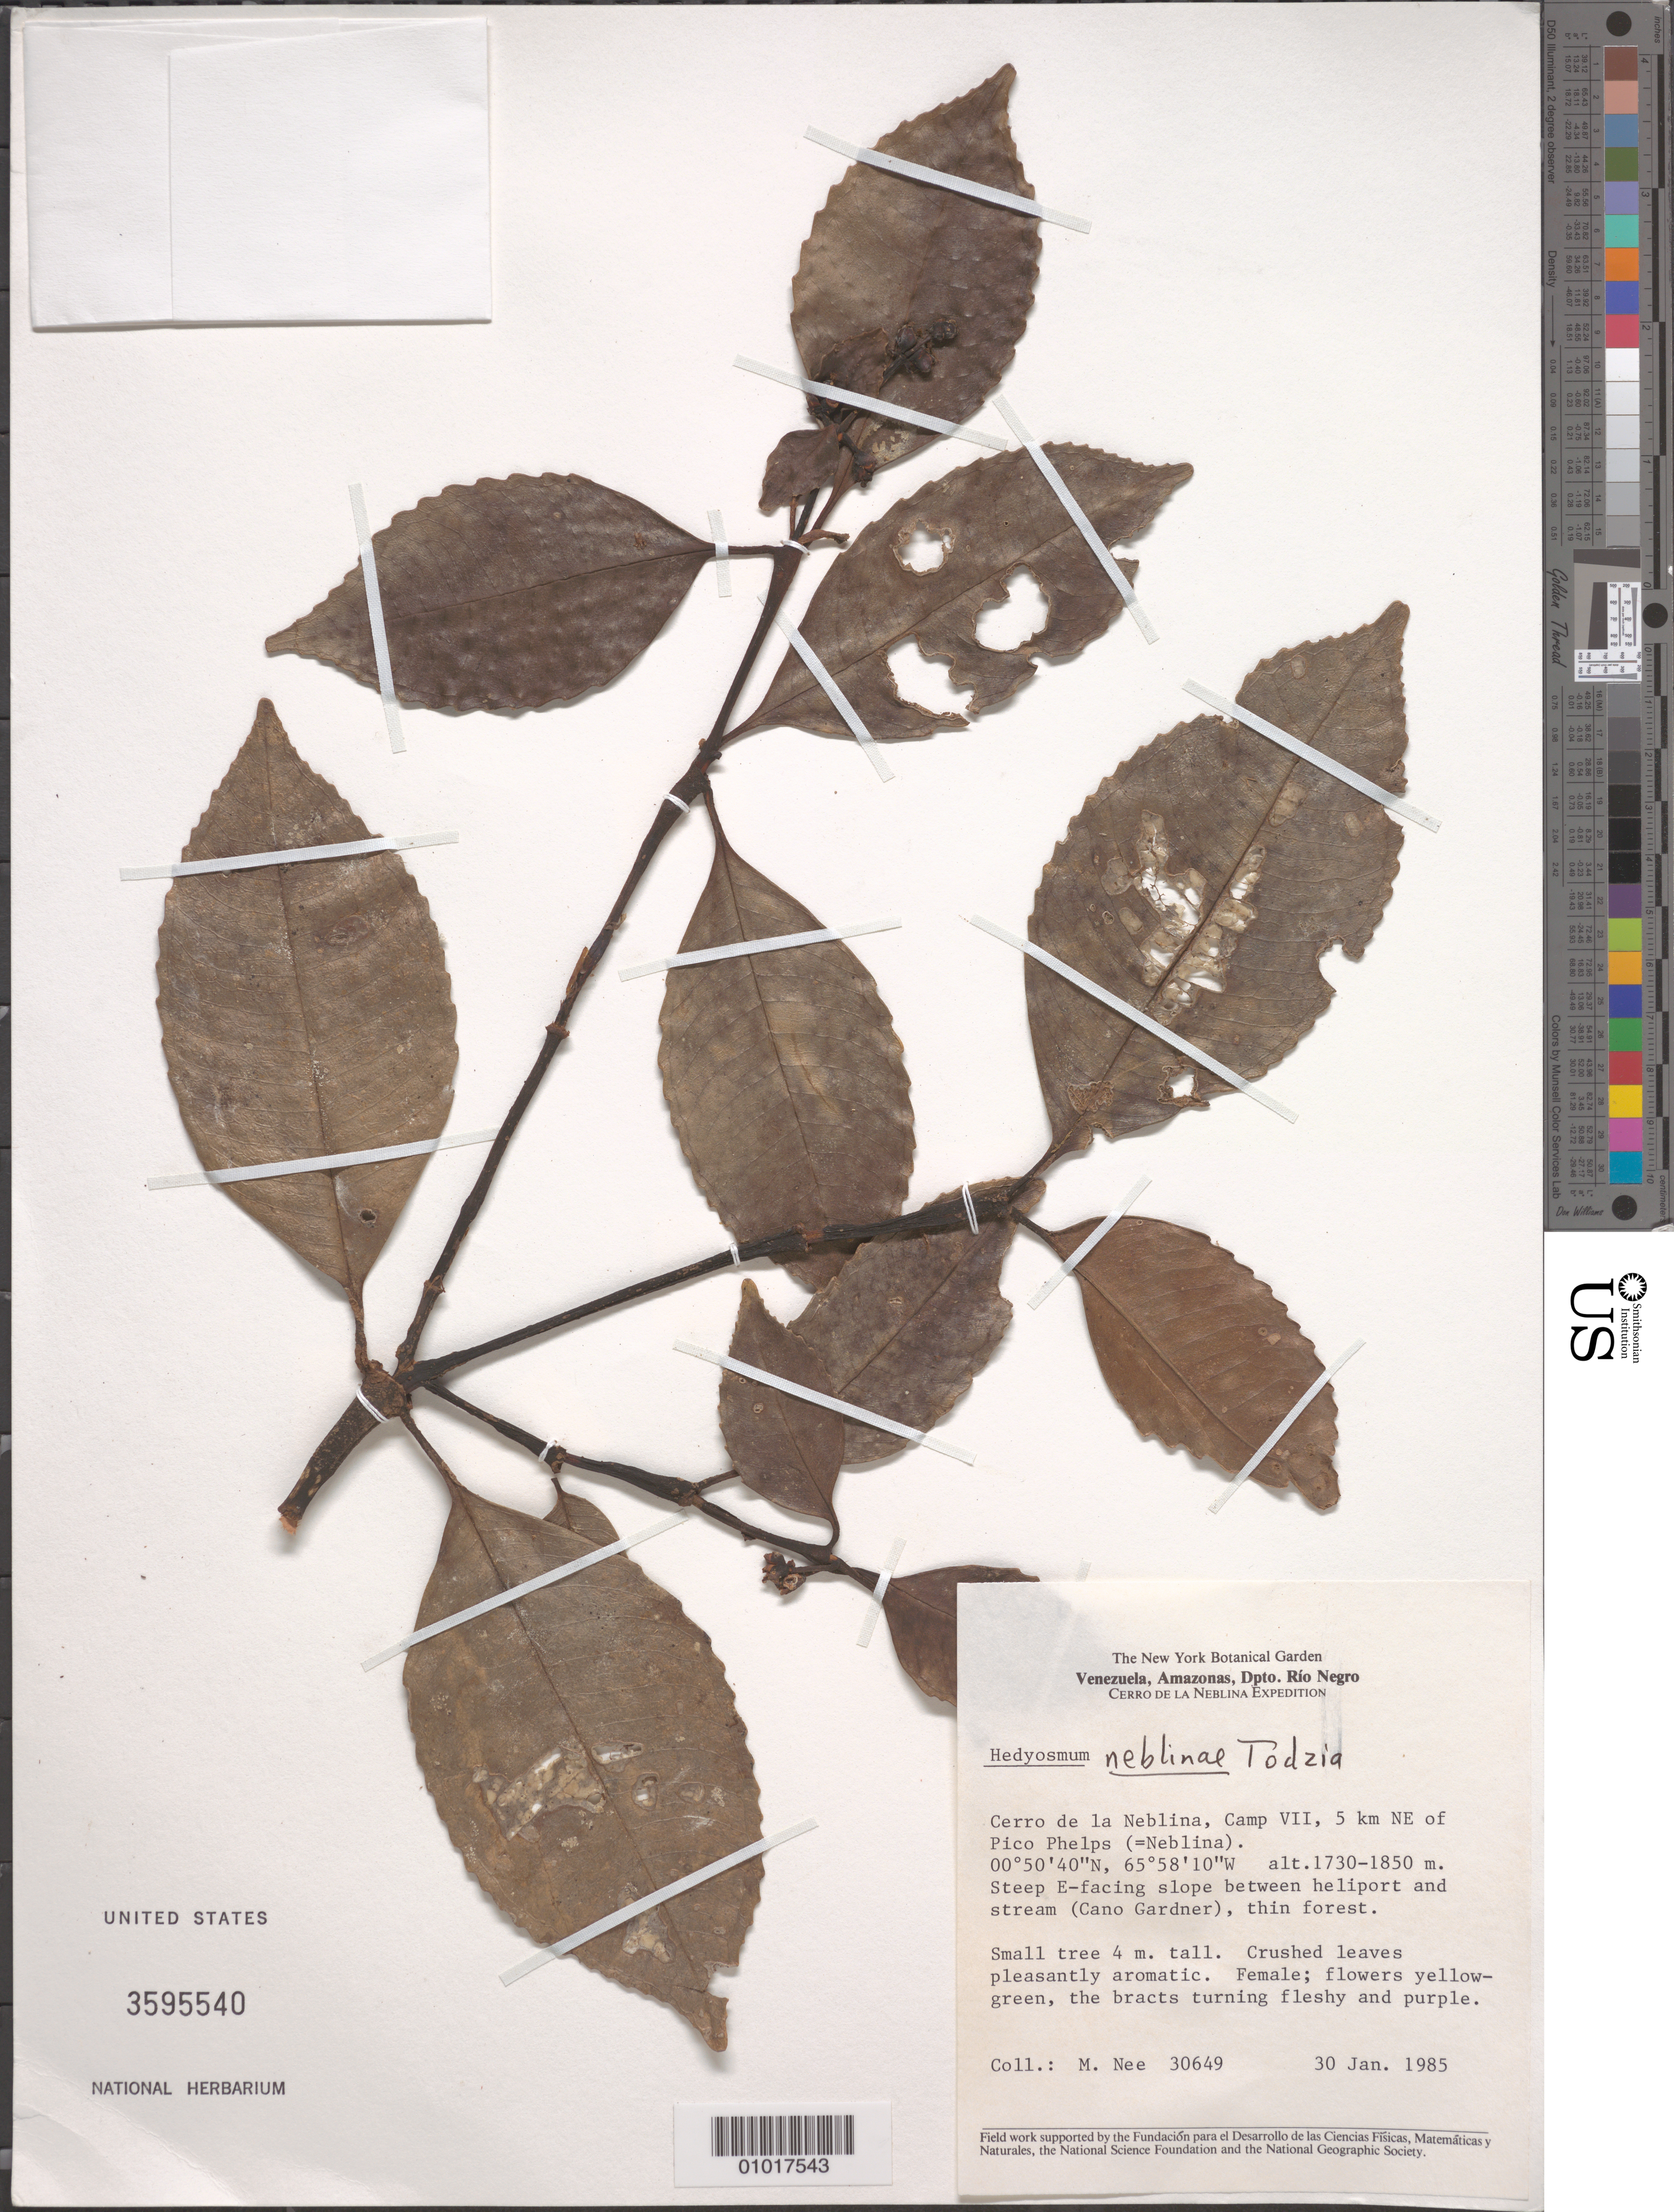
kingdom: Plantae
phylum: Tracheophyta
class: Magnoliopsida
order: Chloranthales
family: Chloranthaceae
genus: Hedyosmum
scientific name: Hedyosmum neblinae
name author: Todzia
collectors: M. Nee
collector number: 30694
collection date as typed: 30-Jan-85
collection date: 1985-01-30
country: Venezuela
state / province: Amazonas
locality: Cerro de la Neblina, Camp VII, 5 km NE of Pico Phelps (=Neblina)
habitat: Steep E-facing slope between heliport and stream (Cano Gardner), thin forest.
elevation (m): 1730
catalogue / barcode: US 3595540